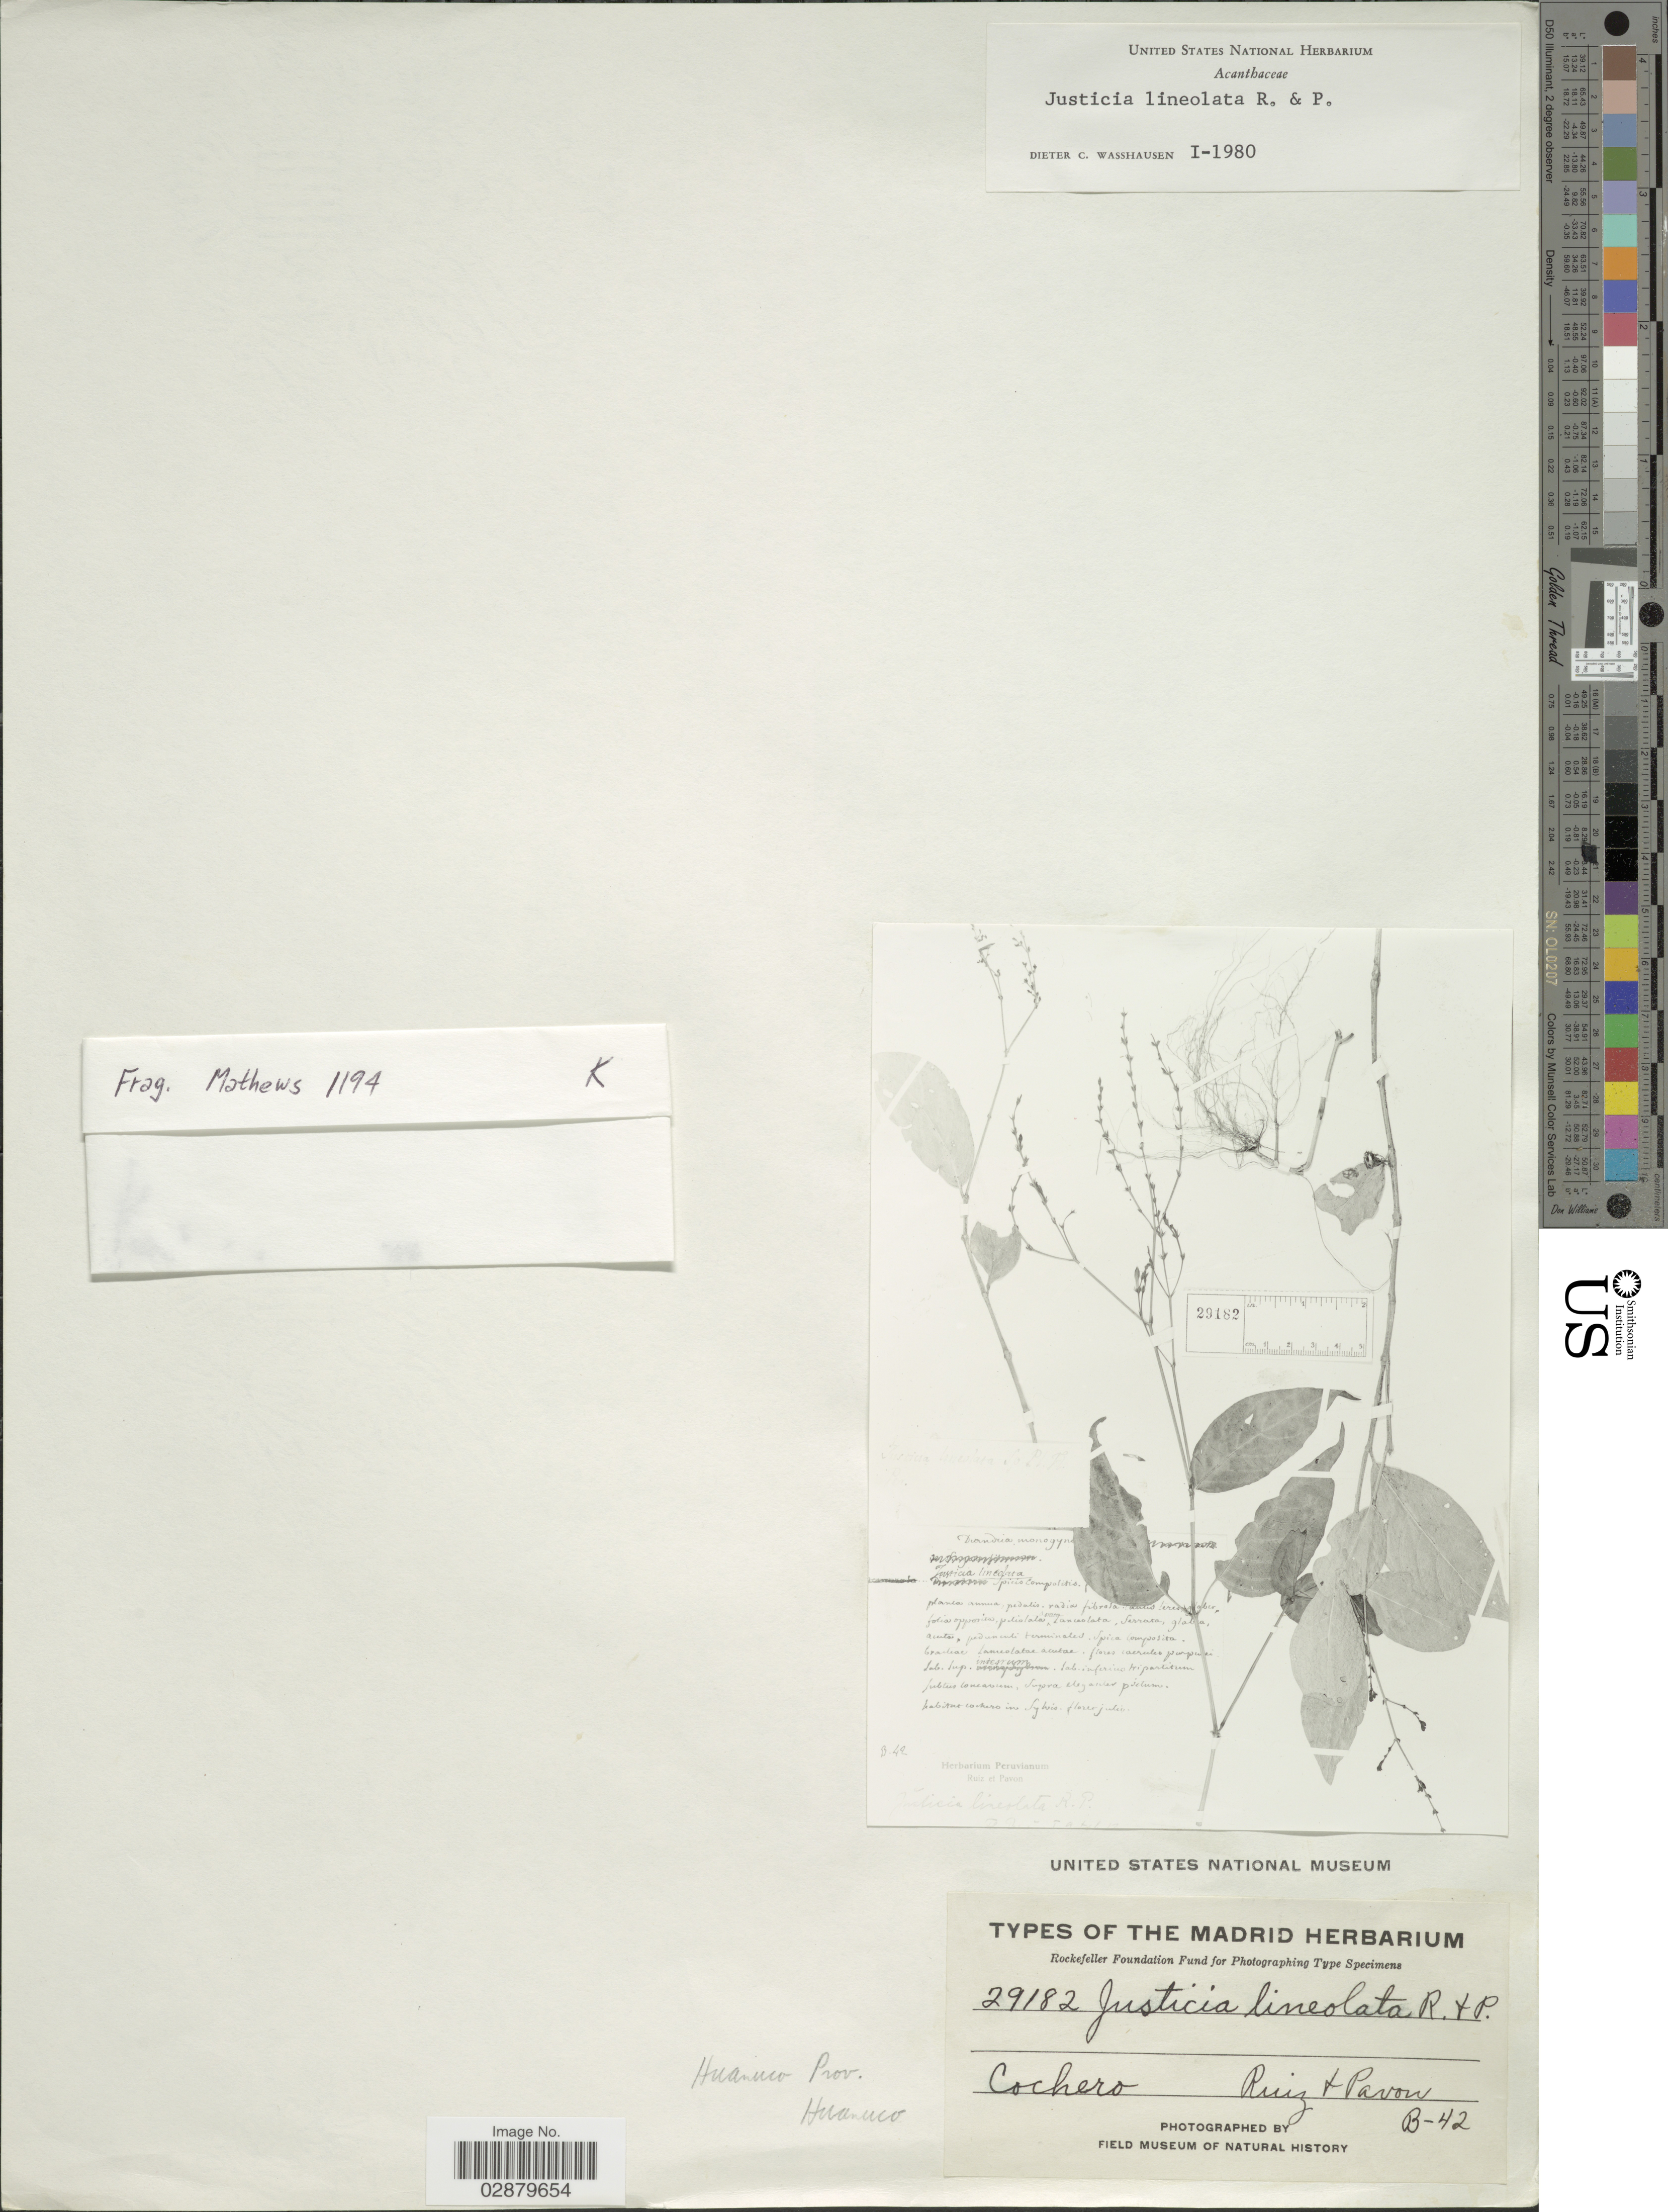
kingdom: Plantae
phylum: Tracheophyta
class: Magnoliopsida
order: Lamiales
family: Acanthaceae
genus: Justicia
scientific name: Justicia lineolata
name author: Ruiz & Pav.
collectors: Ruiz, -- & -. Pavon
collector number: B-42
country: Peru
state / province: Huánuco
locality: Prov. Huanuco. Cochero.